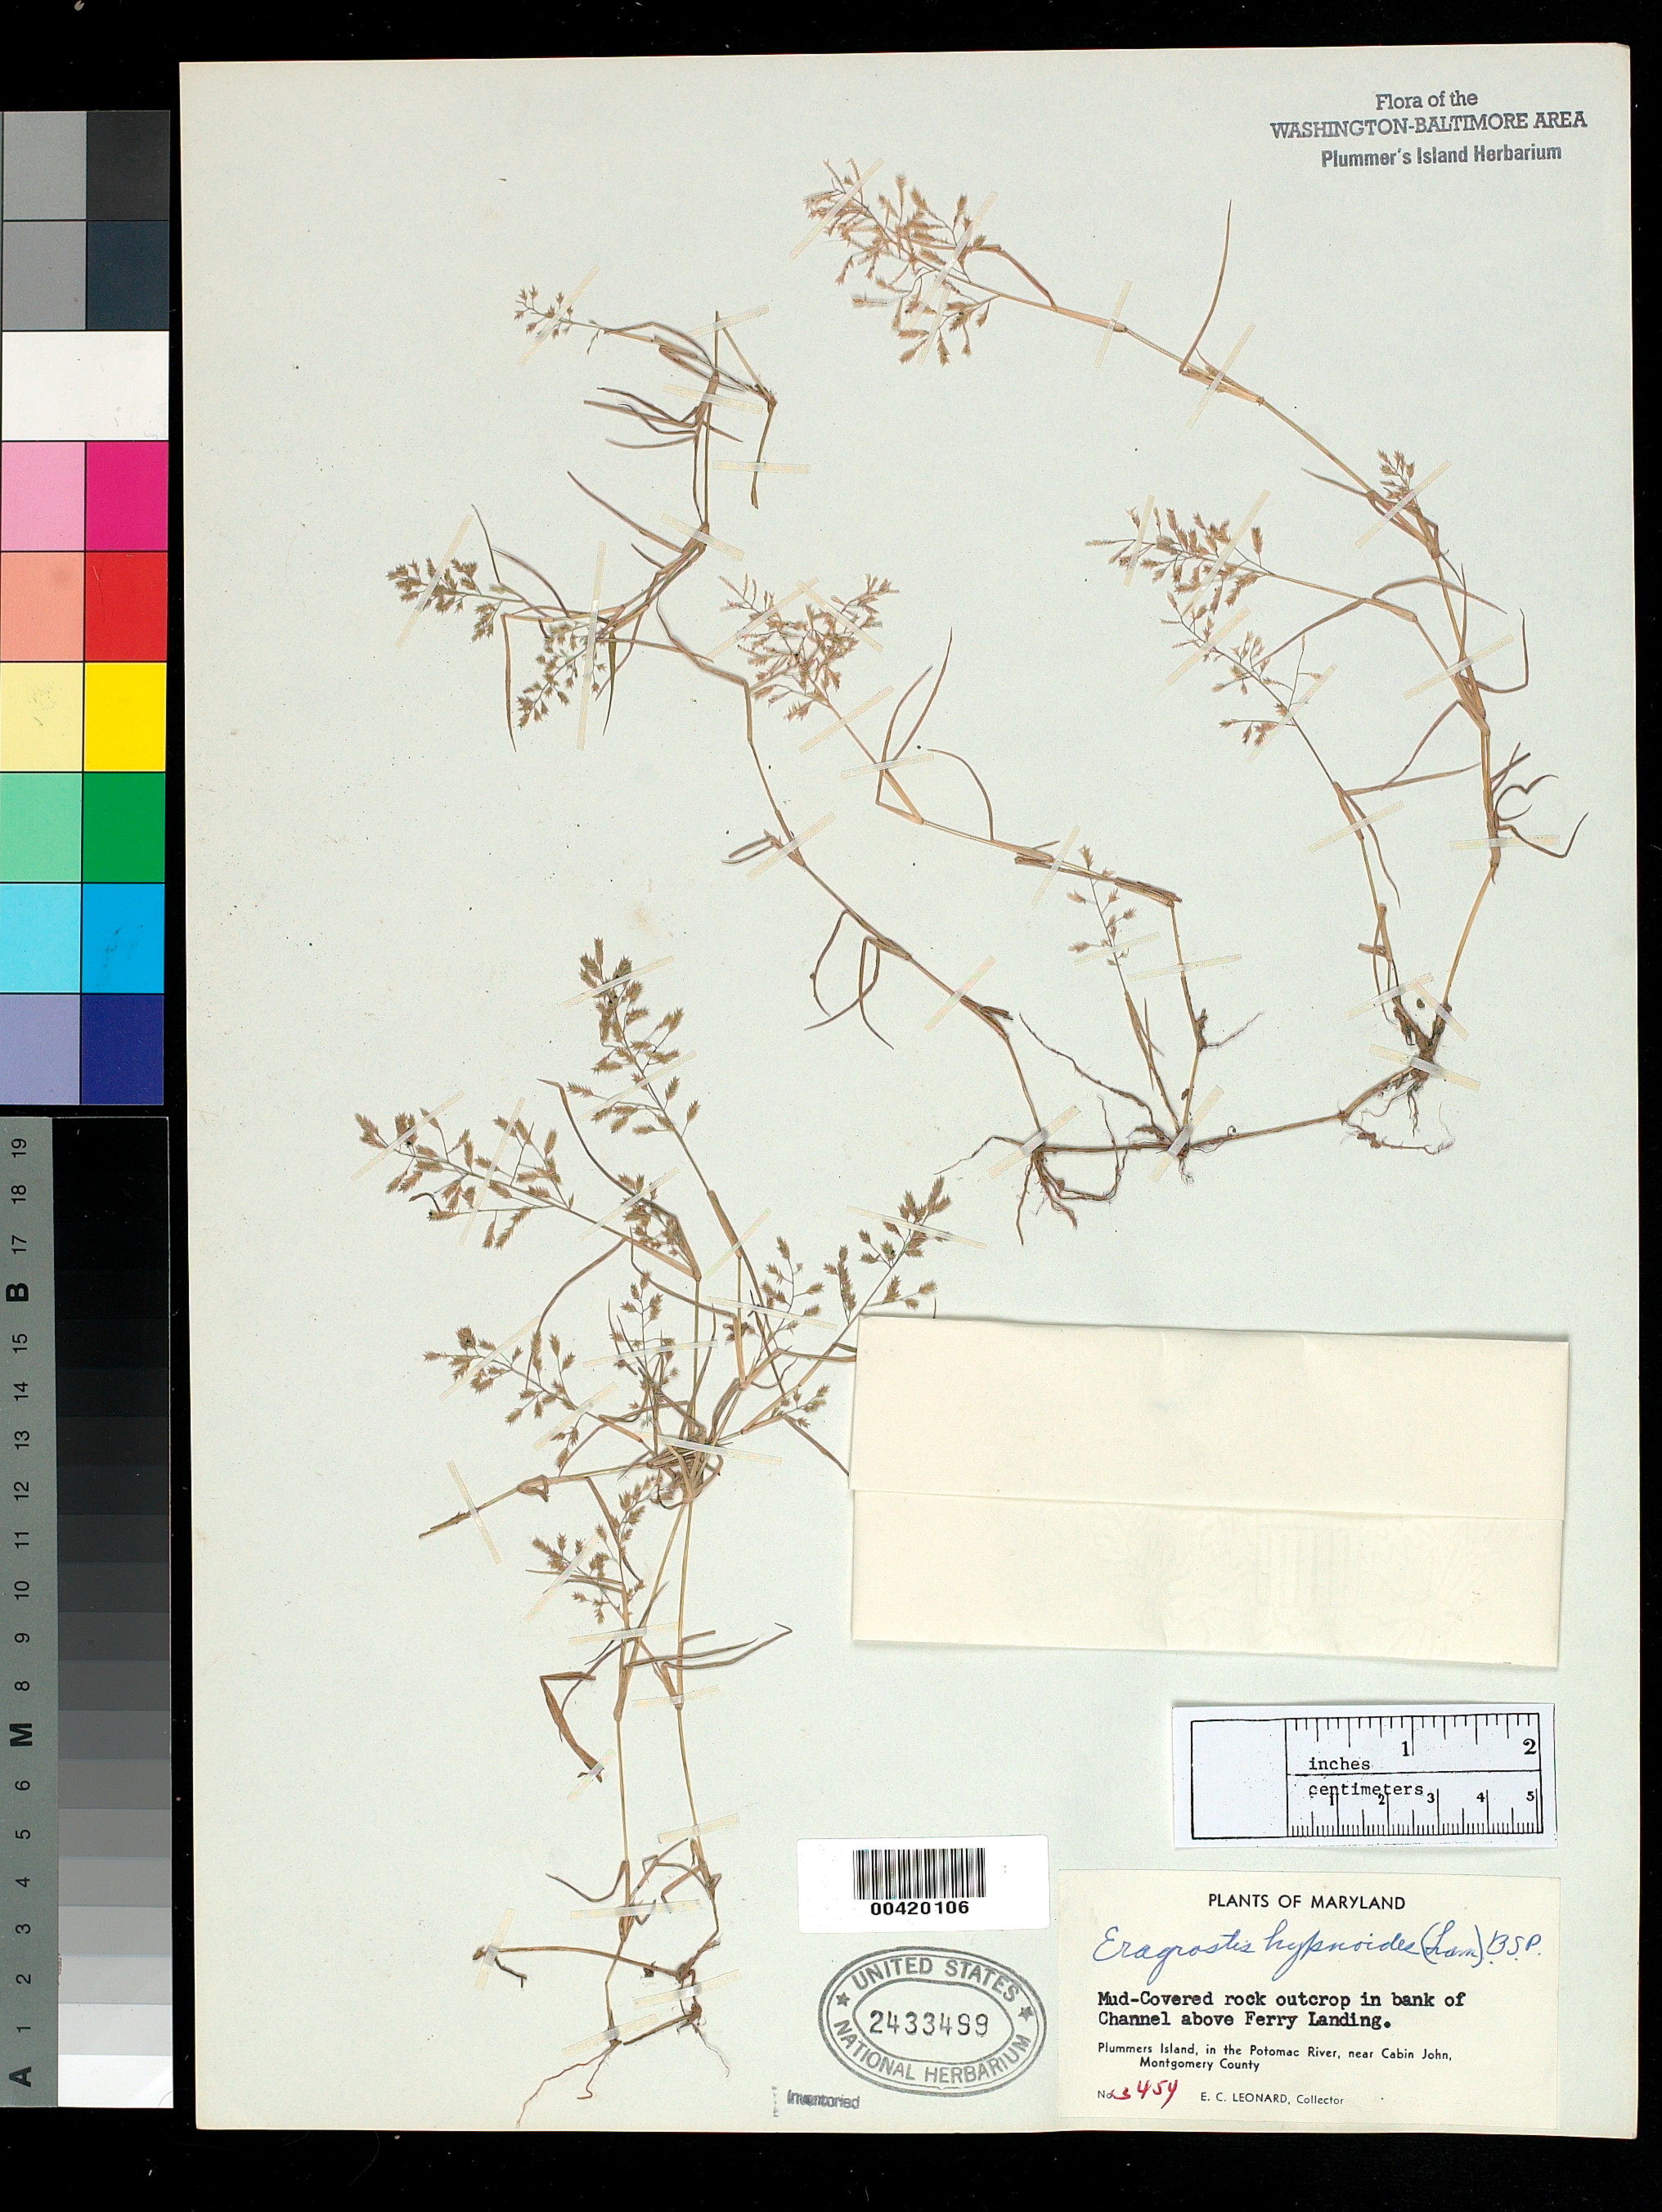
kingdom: Plantae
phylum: Tracheophyta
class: Liliopsida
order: Poales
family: Poaceae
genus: Eragrostis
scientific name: Eragrostis hypnoides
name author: (Lam.) Britton, Stearns & Poggenb.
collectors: E. C. Leonard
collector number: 3454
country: United States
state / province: Maryland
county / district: Montgomery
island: Plummers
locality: Plummer's Island; bank of channel above Ferry Landing C. & O. Canal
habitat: Mud-covered rock outcrop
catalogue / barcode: US 2433499